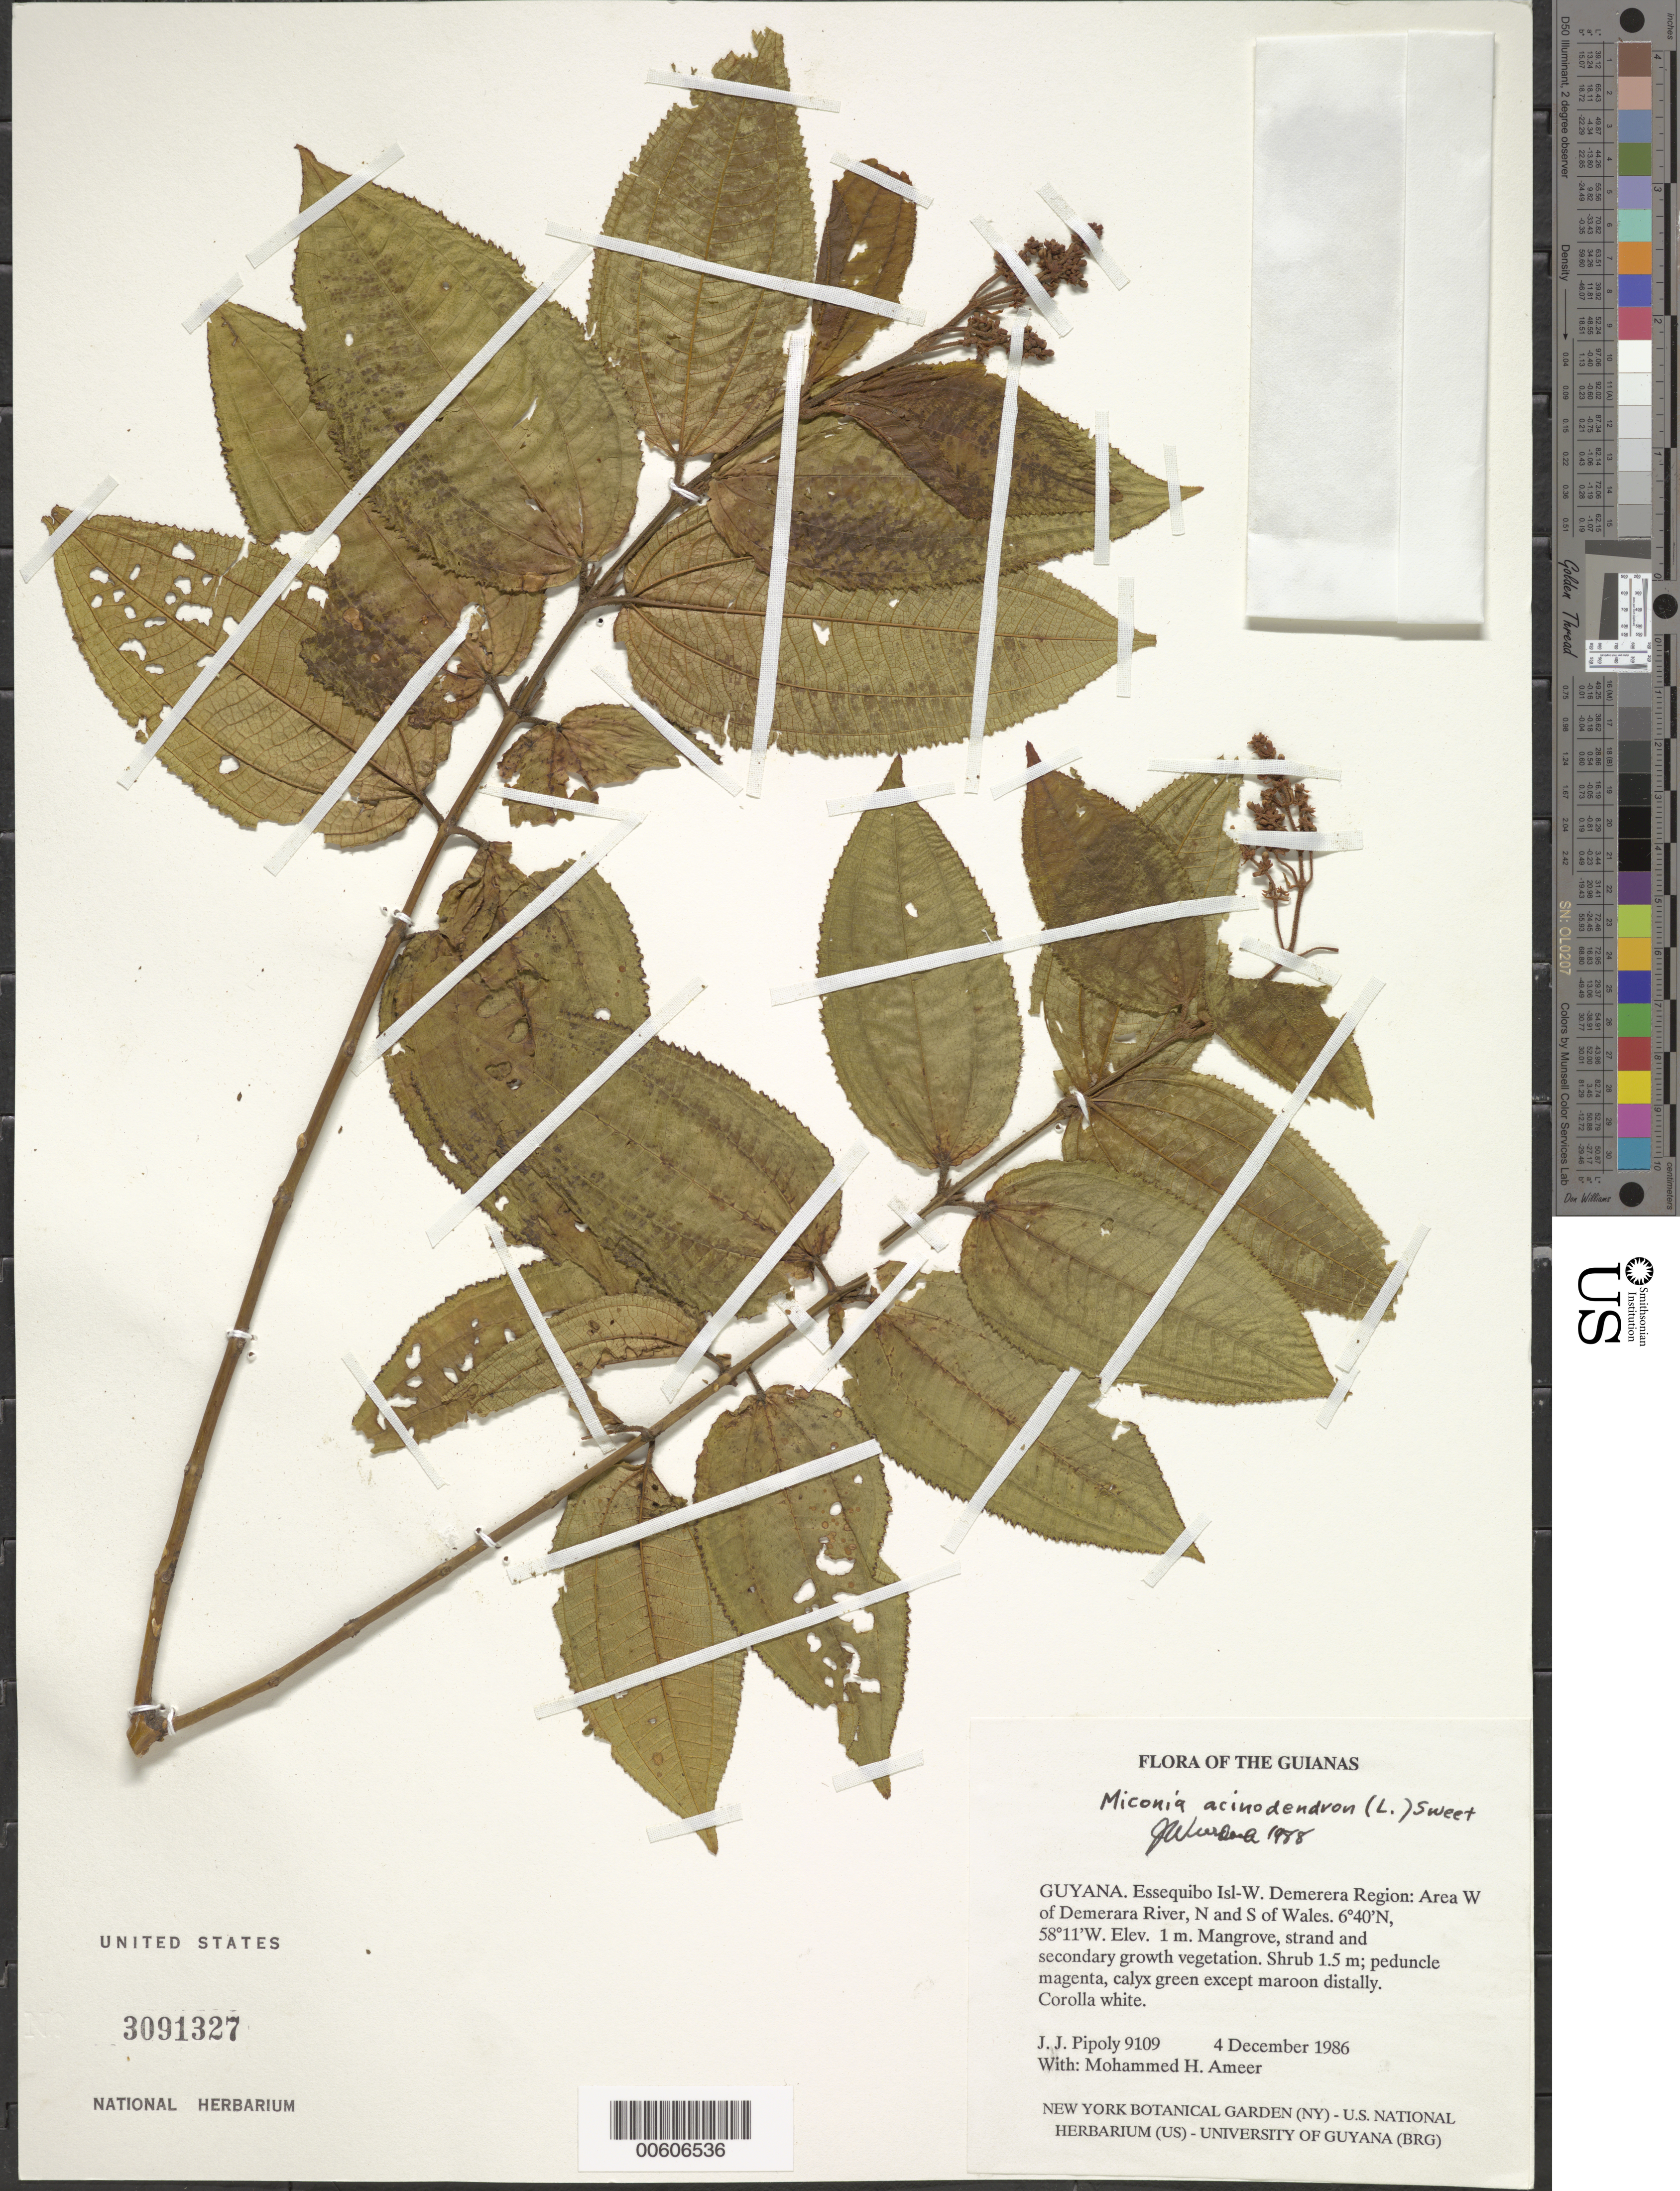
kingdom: Plantae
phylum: Tracheophyta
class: Magnoliopsida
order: Myrtales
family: Melastomataceae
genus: Miconia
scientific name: Miconia acinodendron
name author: (L.) Sweet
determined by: Wurdack, John J., (US), US (UNITED STATES)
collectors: J. J. Pipoly & M. Ameer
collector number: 9109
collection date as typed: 4 December 1986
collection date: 1986-12-04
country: Guyana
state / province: Essequibo Isl-W. Demerara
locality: Area W of Demerara River, N and S of Wales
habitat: Mangrove, strand and secondary growth vegetation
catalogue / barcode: US 3091327